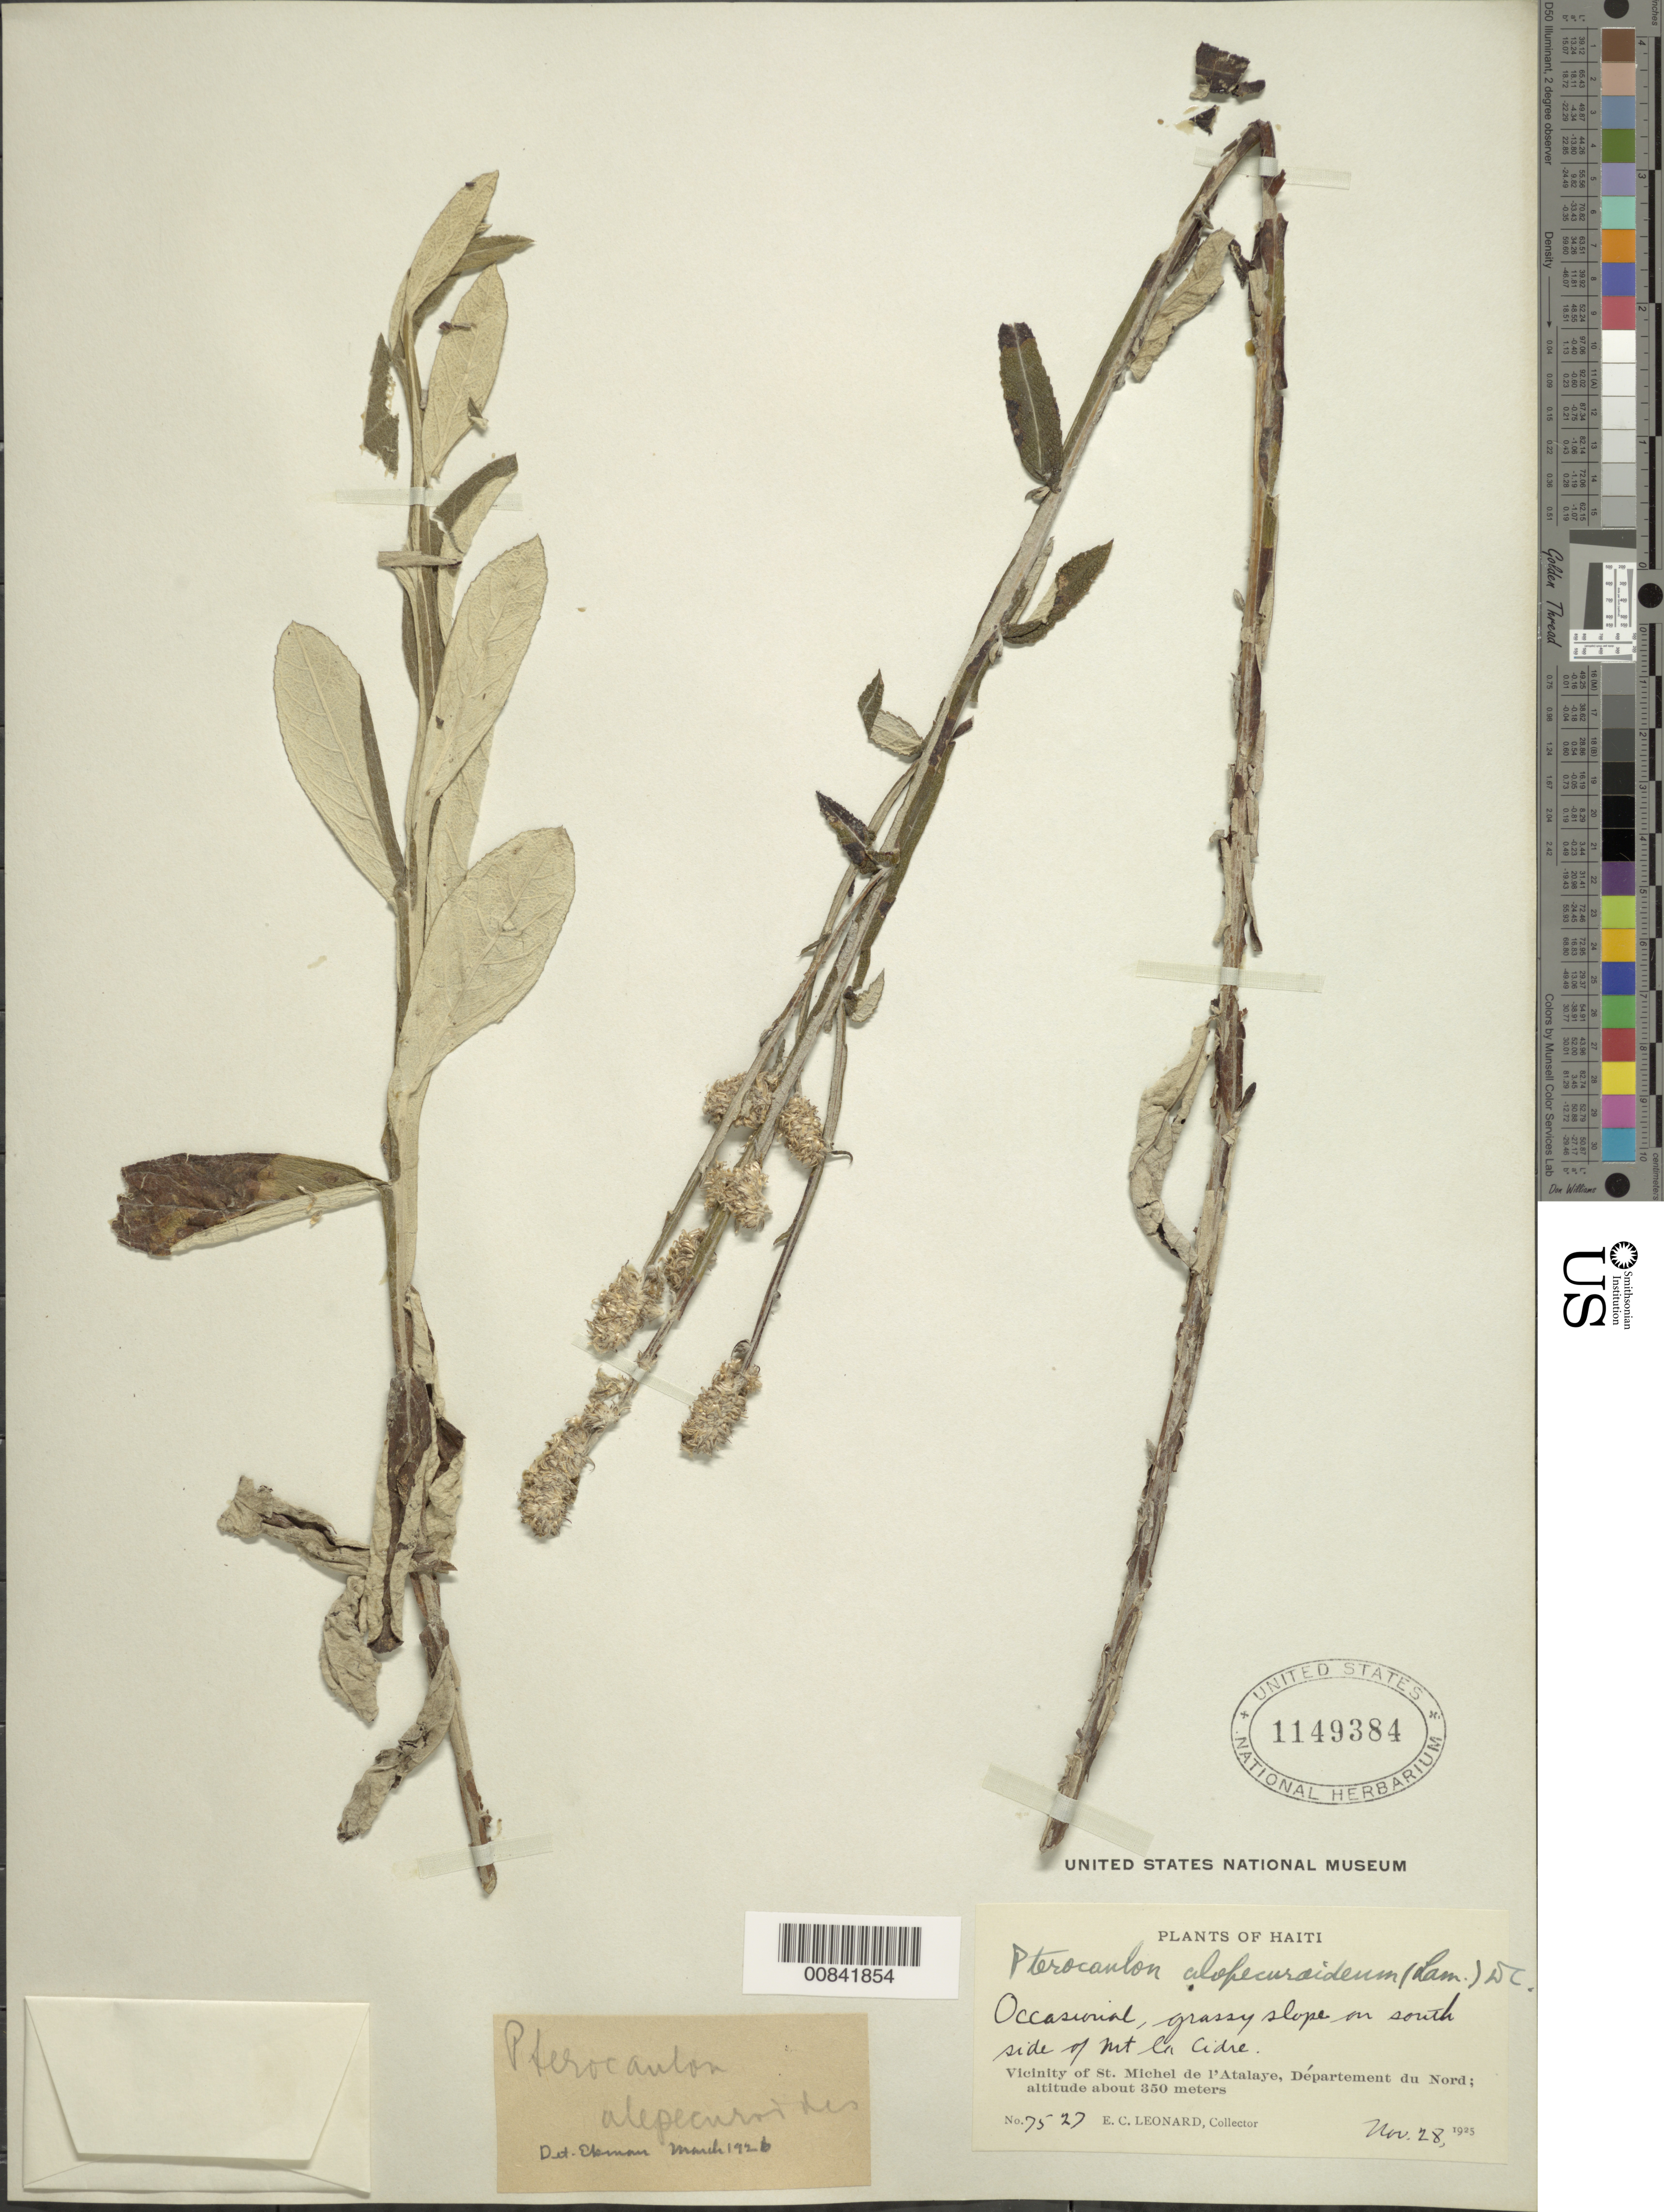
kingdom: Plantae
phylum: Tracheophyta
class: Magnoliopsida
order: Asterales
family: Asteraceae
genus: Pterocaulon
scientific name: Pterocaulon alopecuroides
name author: (Lam.) DC.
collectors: E. C. Leonard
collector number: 7527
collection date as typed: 28 Nov 1925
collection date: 1925-11-28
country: Haiti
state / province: Artibonite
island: Hispaniola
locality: Vicinity of St. Michel de l'Atalaye, south side of Mt la Cidre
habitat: Grassy slope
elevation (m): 350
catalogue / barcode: US 1149384